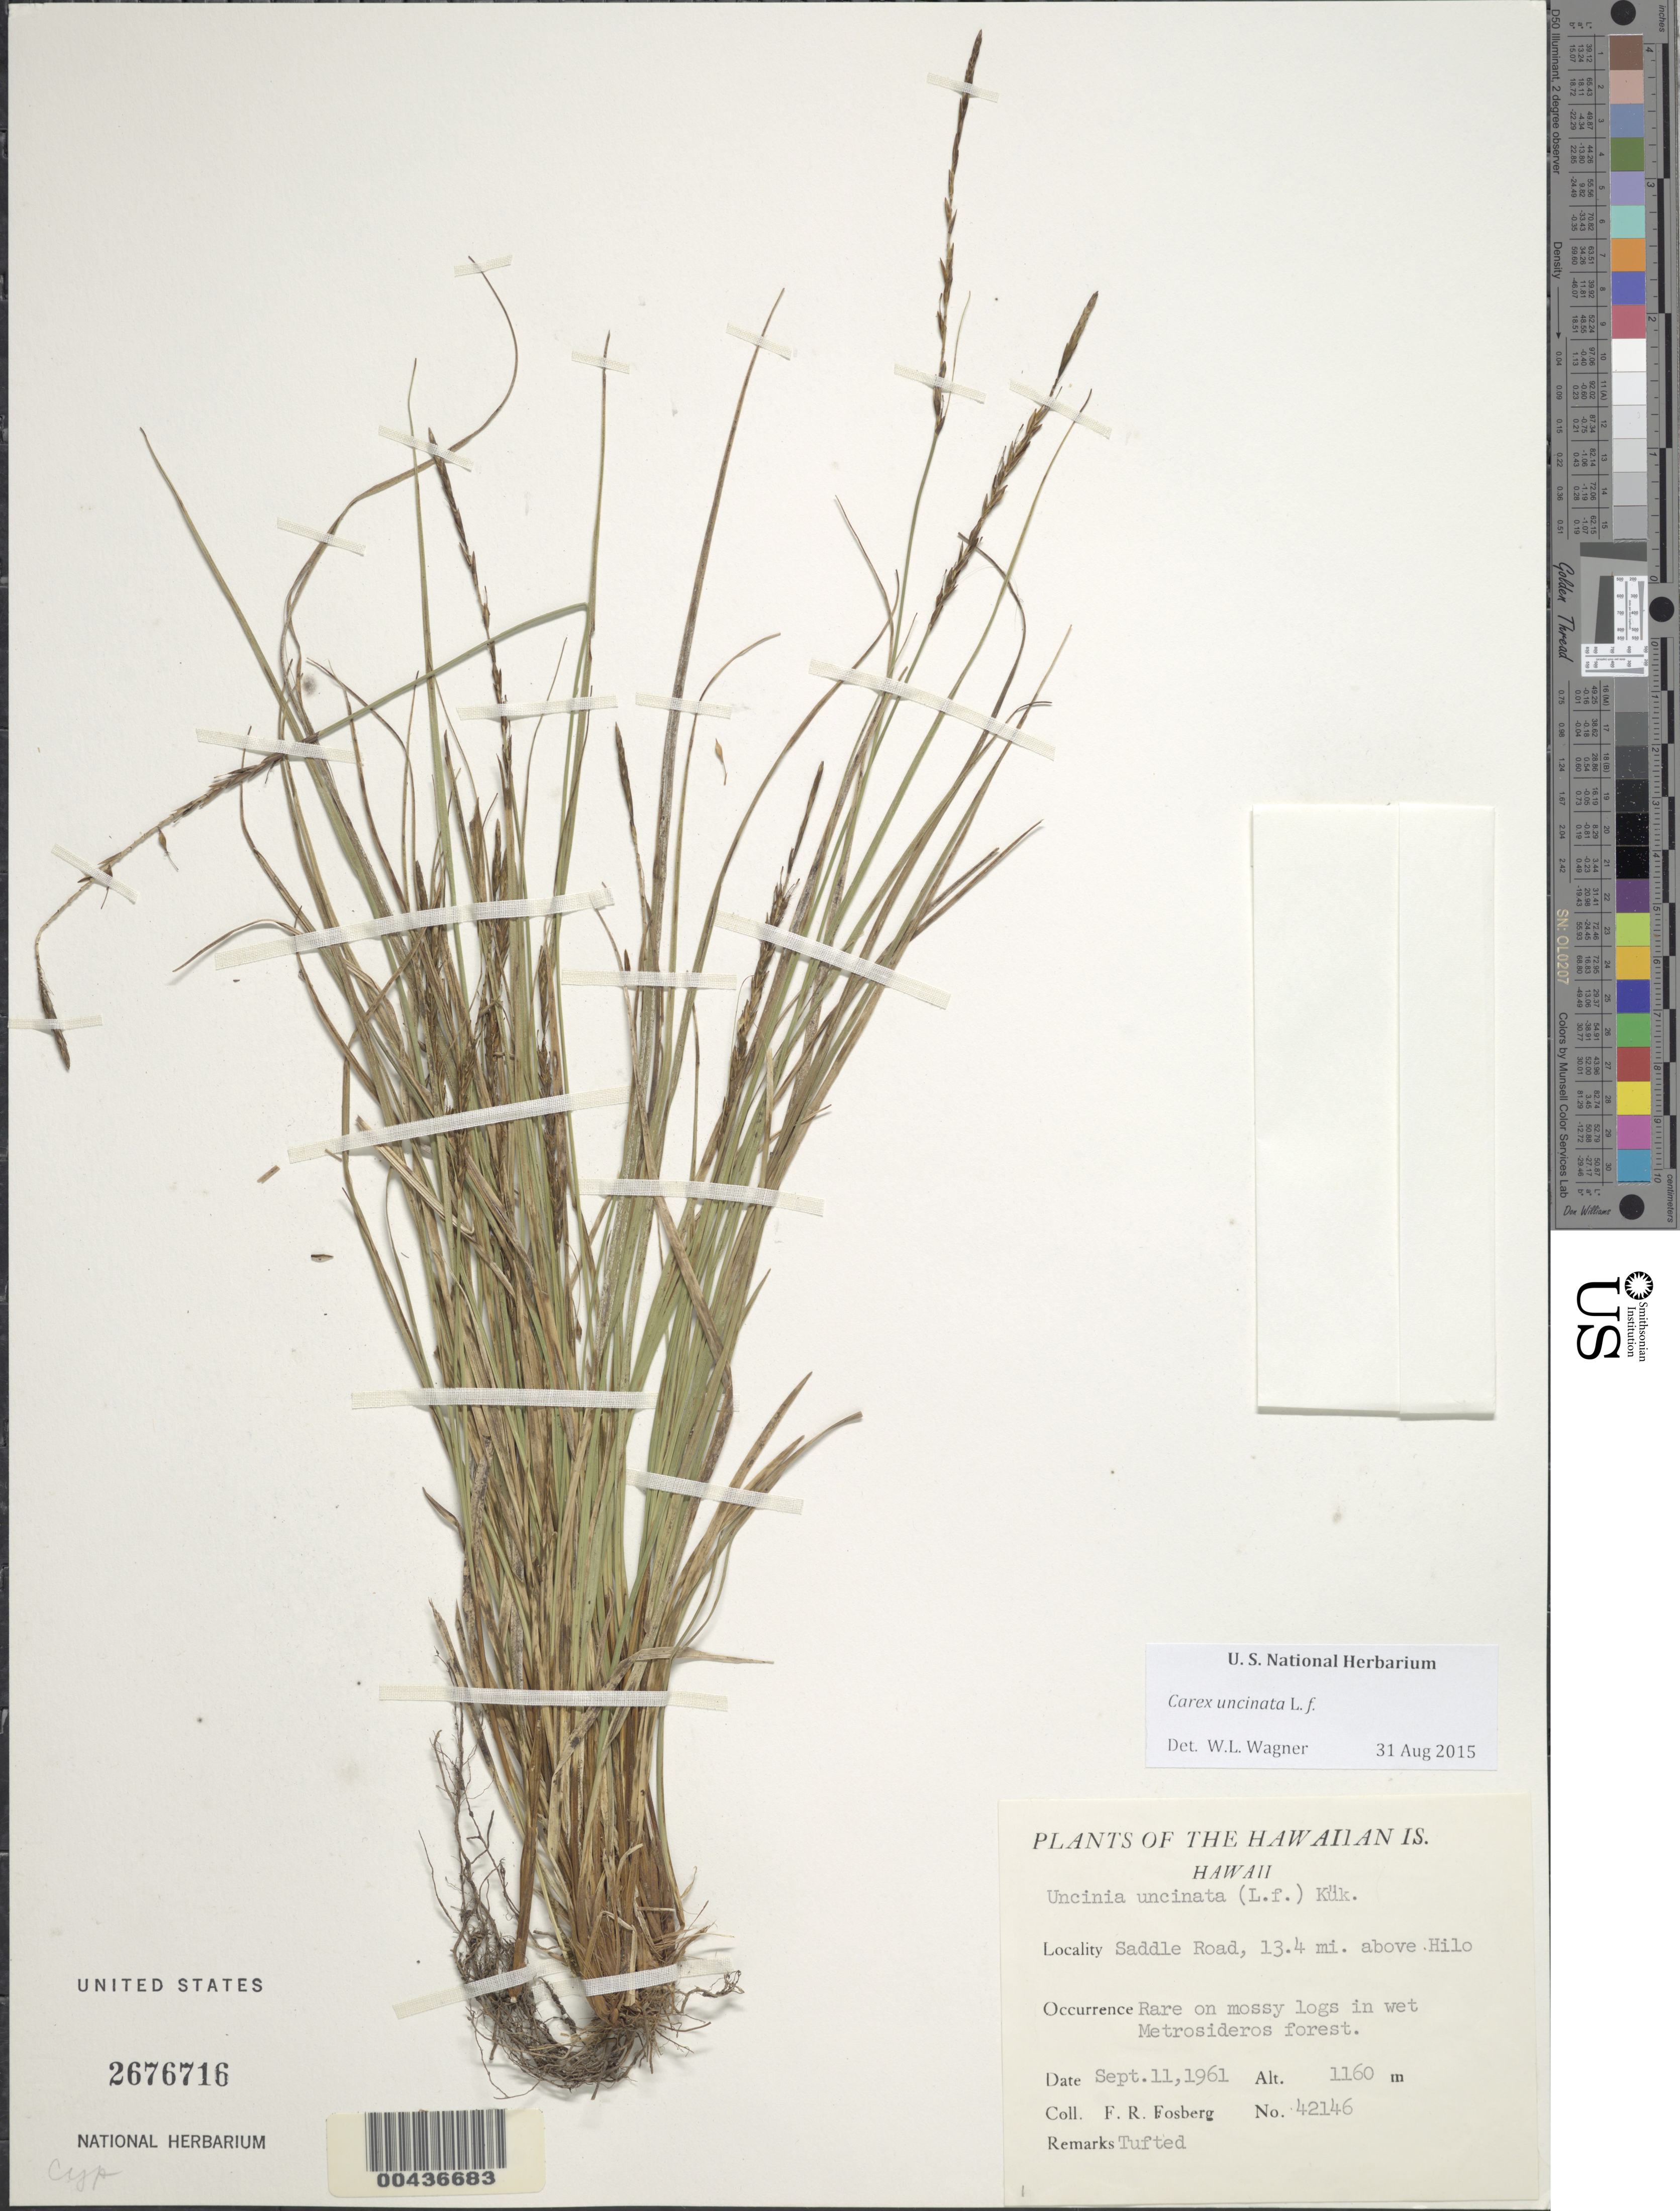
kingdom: Plantae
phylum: Tracheophyta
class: Liliopsida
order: Poales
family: Cyperaceae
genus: Carex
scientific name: Carex uncinata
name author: L. f.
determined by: Wagner, W. L., (BOT), Smithsonian Institution - National Museum of Natural History (UNITED STATES)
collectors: F. R. Fosberg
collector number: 42146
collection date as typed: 11 Sep 1961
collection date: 1961-09-11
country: United States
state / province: Hawaii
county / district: Hawaii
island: Hawaii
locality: Saddle Road, 13.4 mi above Hilo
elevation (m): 1160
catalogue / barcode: US 2676716